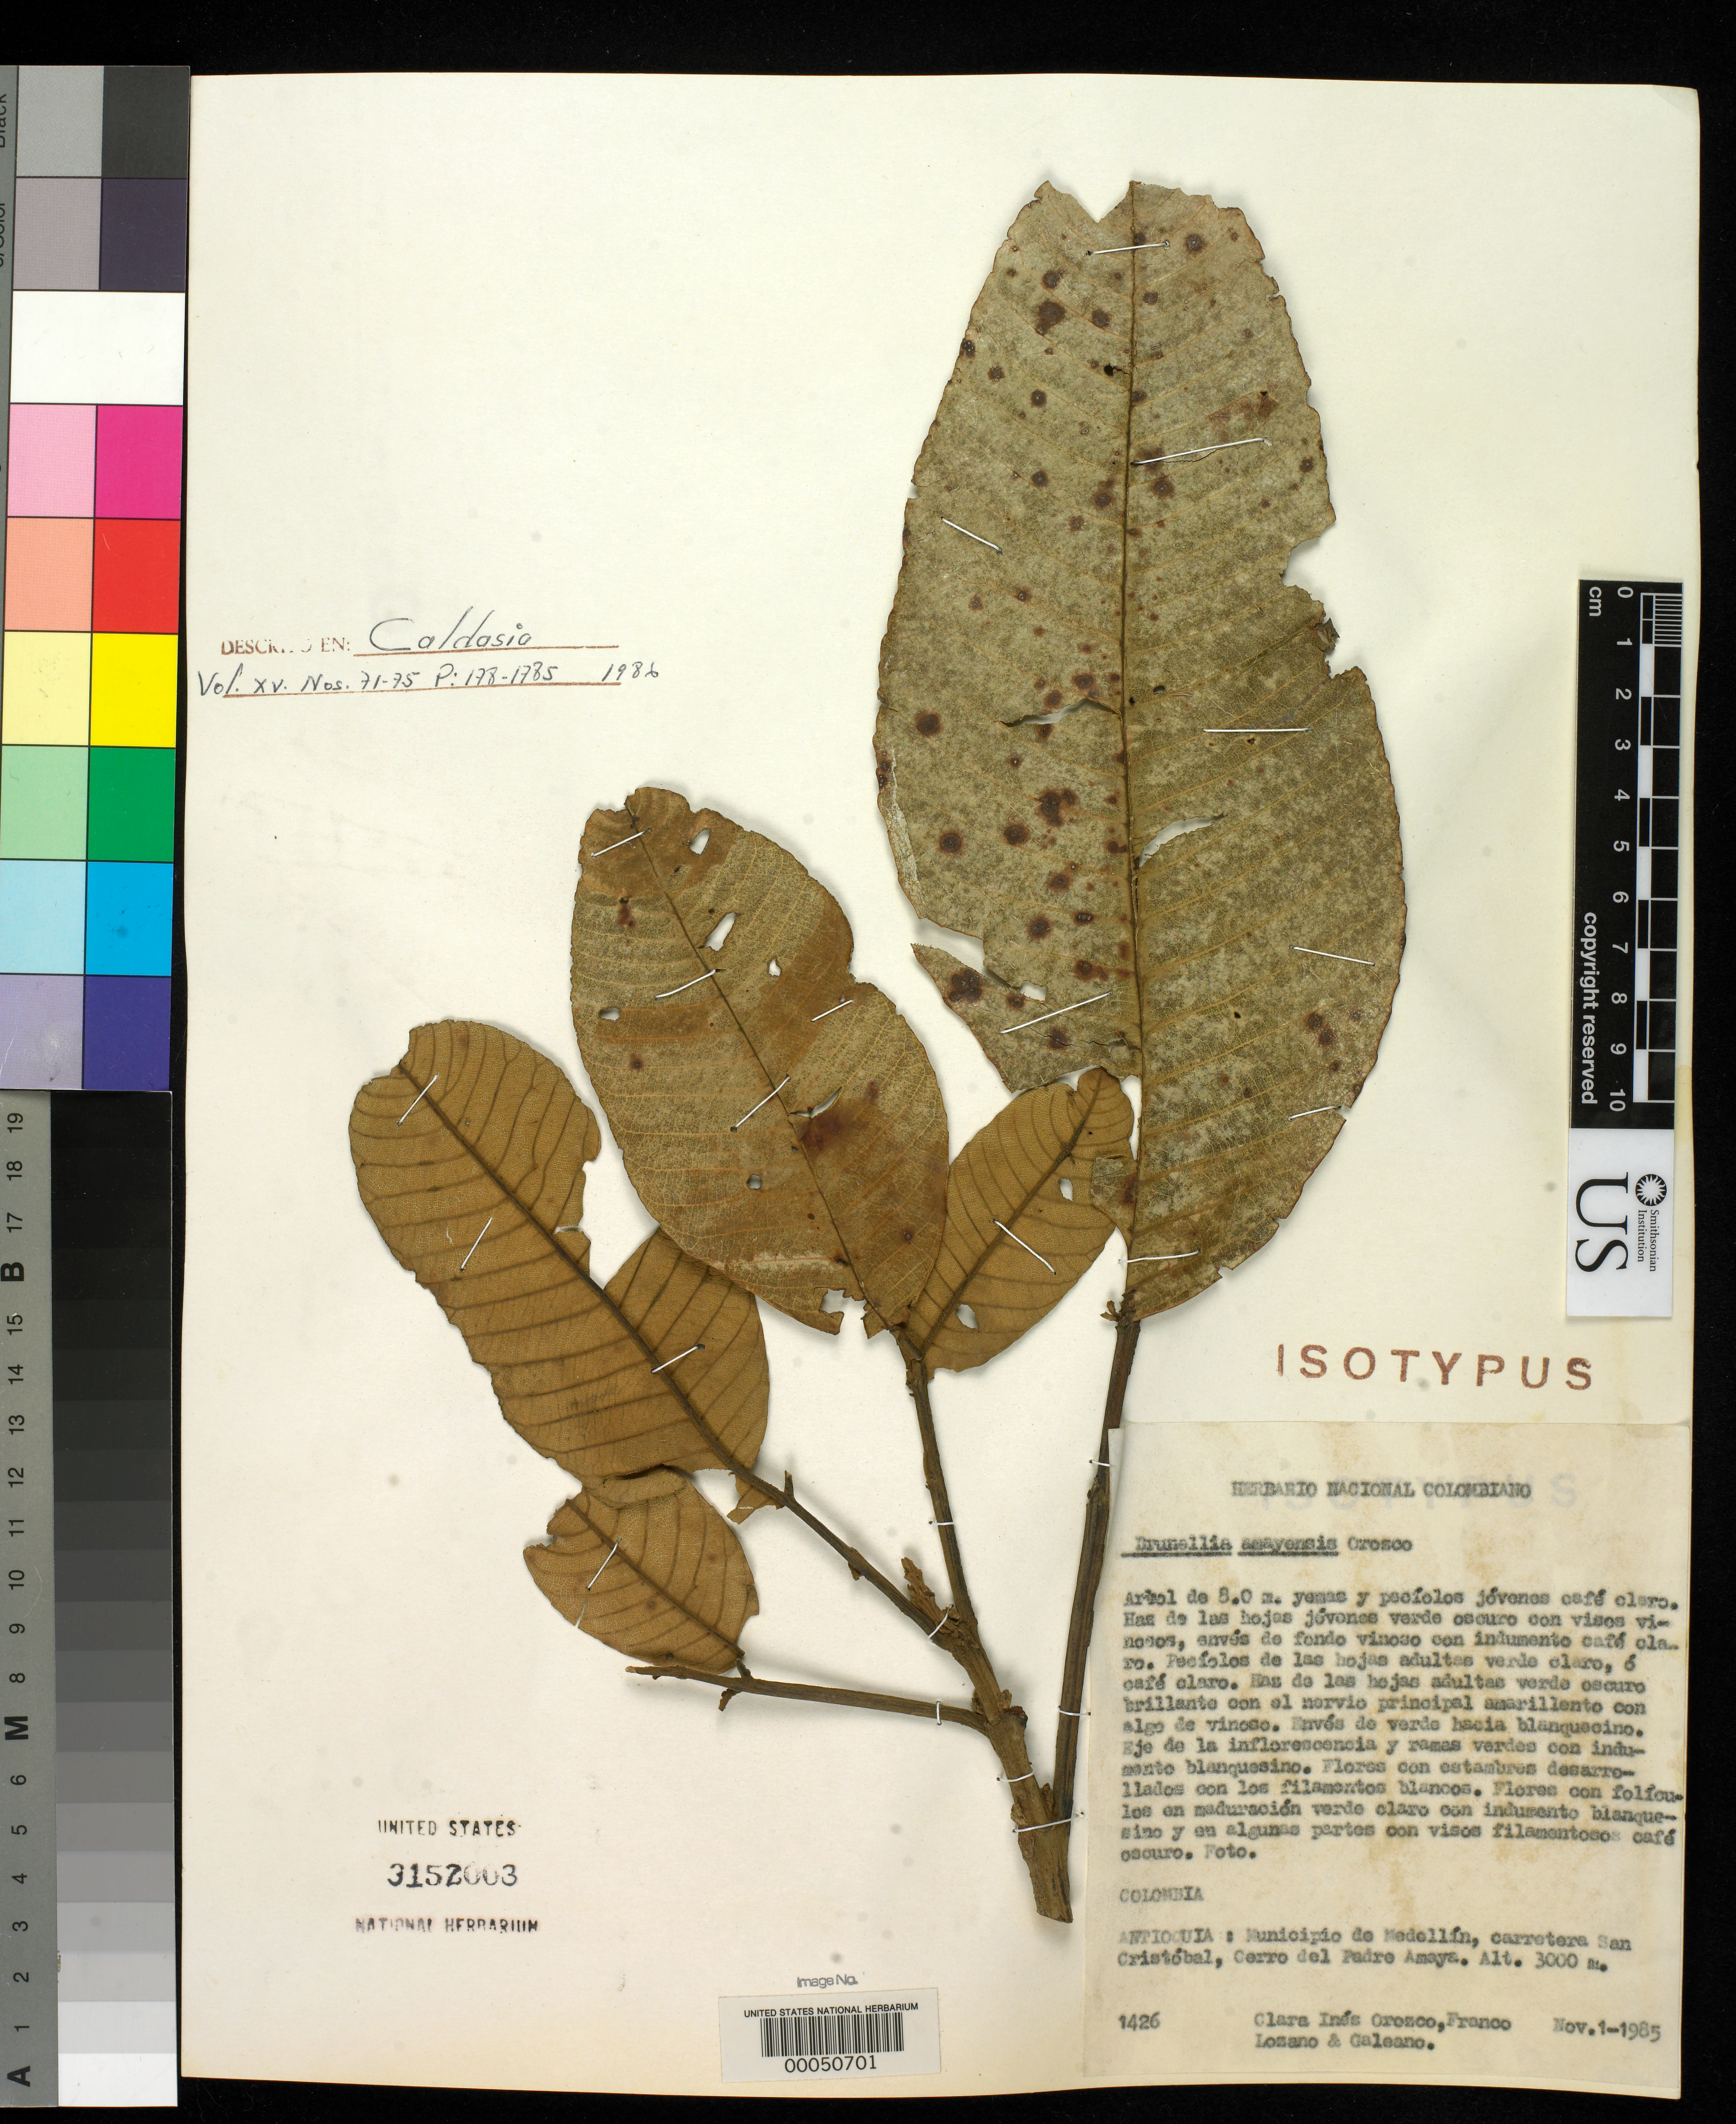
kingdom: Plantae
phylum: Tracheophyta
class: Magnoliopsida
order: Oxalidales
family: Brunelliaceae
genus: Brunellia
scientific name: Brunellia amayensis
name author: C.I. Orozco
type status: Isotype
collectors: C. I. Orozco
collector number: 1426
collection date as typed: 01 Nov 1985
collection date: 1985-11-01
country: Colombia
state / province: Antioquia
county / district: Medellín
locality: Carretera San Cristobal, Cerro del Padre Amaya.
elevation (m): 3000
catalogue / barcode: US 3152003